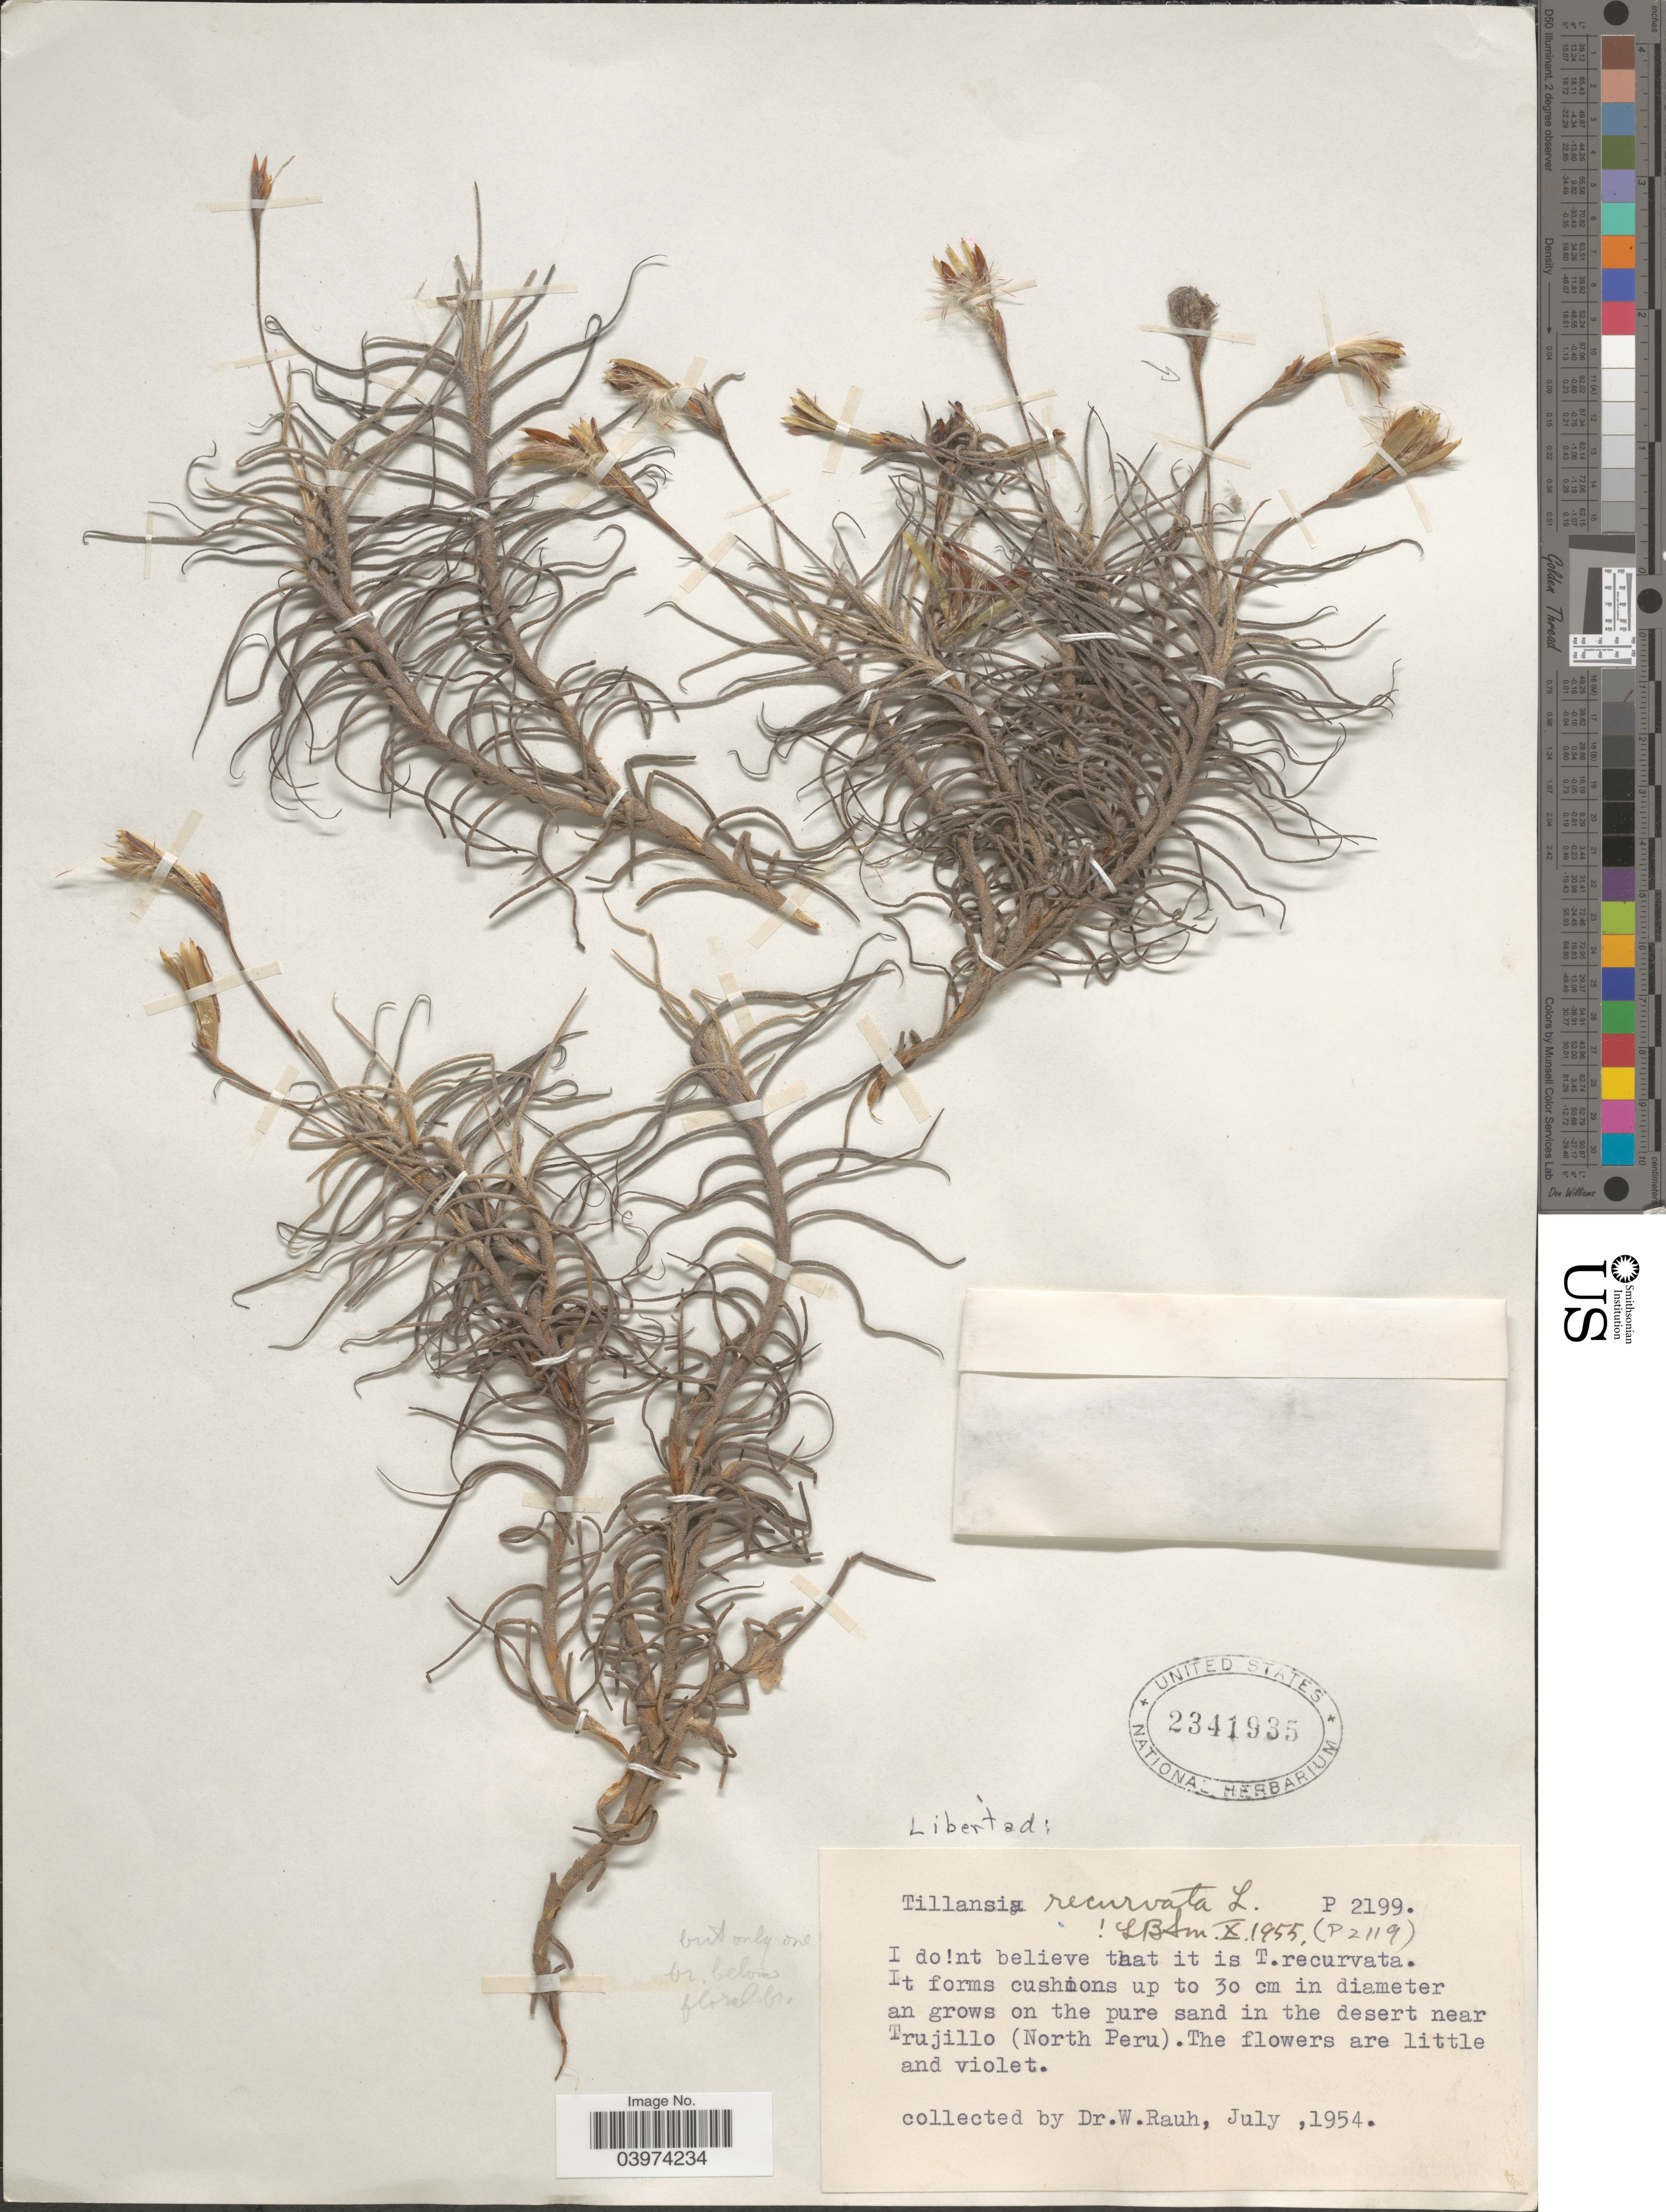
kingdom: Plantae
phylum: Tracheophyta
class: Liliopsida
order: Poales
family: Bromeliaceae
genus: Tillandsia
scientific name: Tillandsia recurvata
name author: L.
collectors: W. Rauh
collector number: P2199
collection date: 1954-07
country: Peru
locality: In the desert near Trujillo (North Peru).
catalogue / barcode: US 2341935